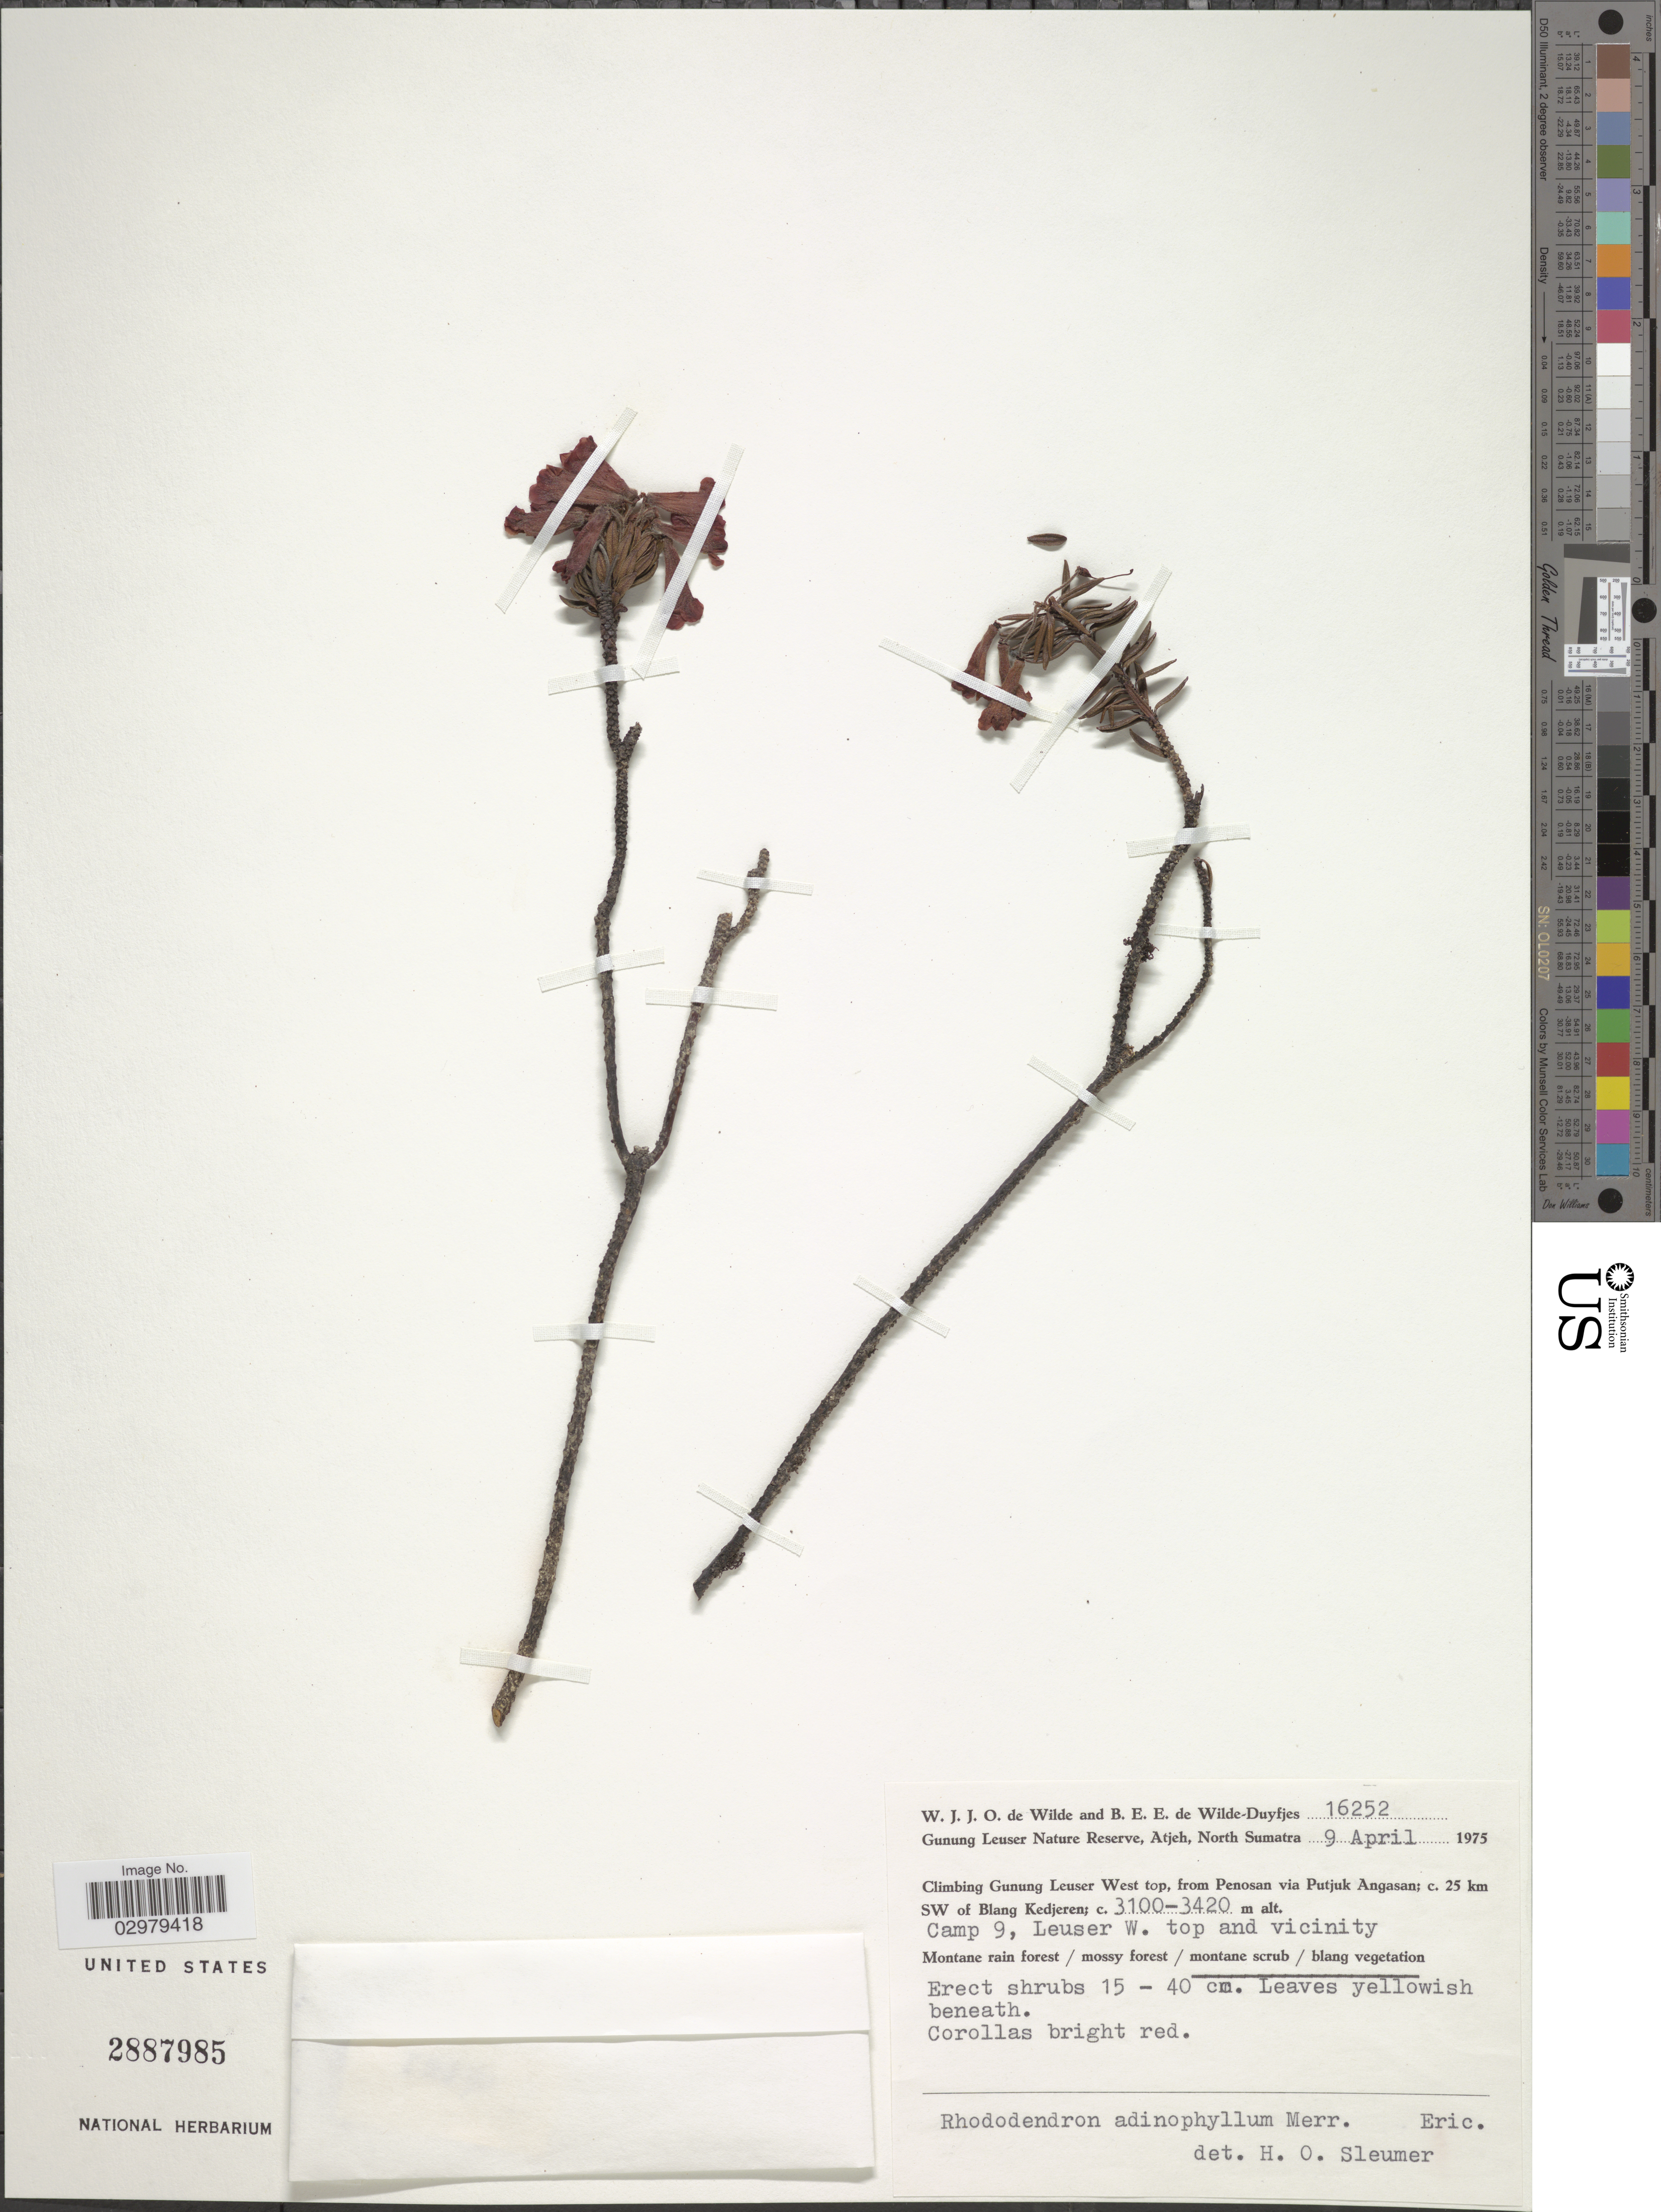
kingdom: Plantae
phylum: Tracheophyta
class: Magnoliopsida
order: Ericales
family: Ericaceae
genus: Rhododendron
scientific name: Rhododendron adinophyllum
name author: Merr.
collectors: W. J. de Wilde & B. E. de Wilde-Duyfjes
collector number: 16252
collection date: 1975-04-09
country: Indonesia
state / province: Sumatra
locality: Gunung Leuser Nature Reserve, Atjeh, North Sumatra, Climbing Gunung Leuser West top, from Penosan via Putjuk Angasan; c. 25 km SW of Blang Kedjeren. Camp 9, Leuser W. top and vicinicty.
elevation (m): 3100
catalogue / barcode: US 2887985